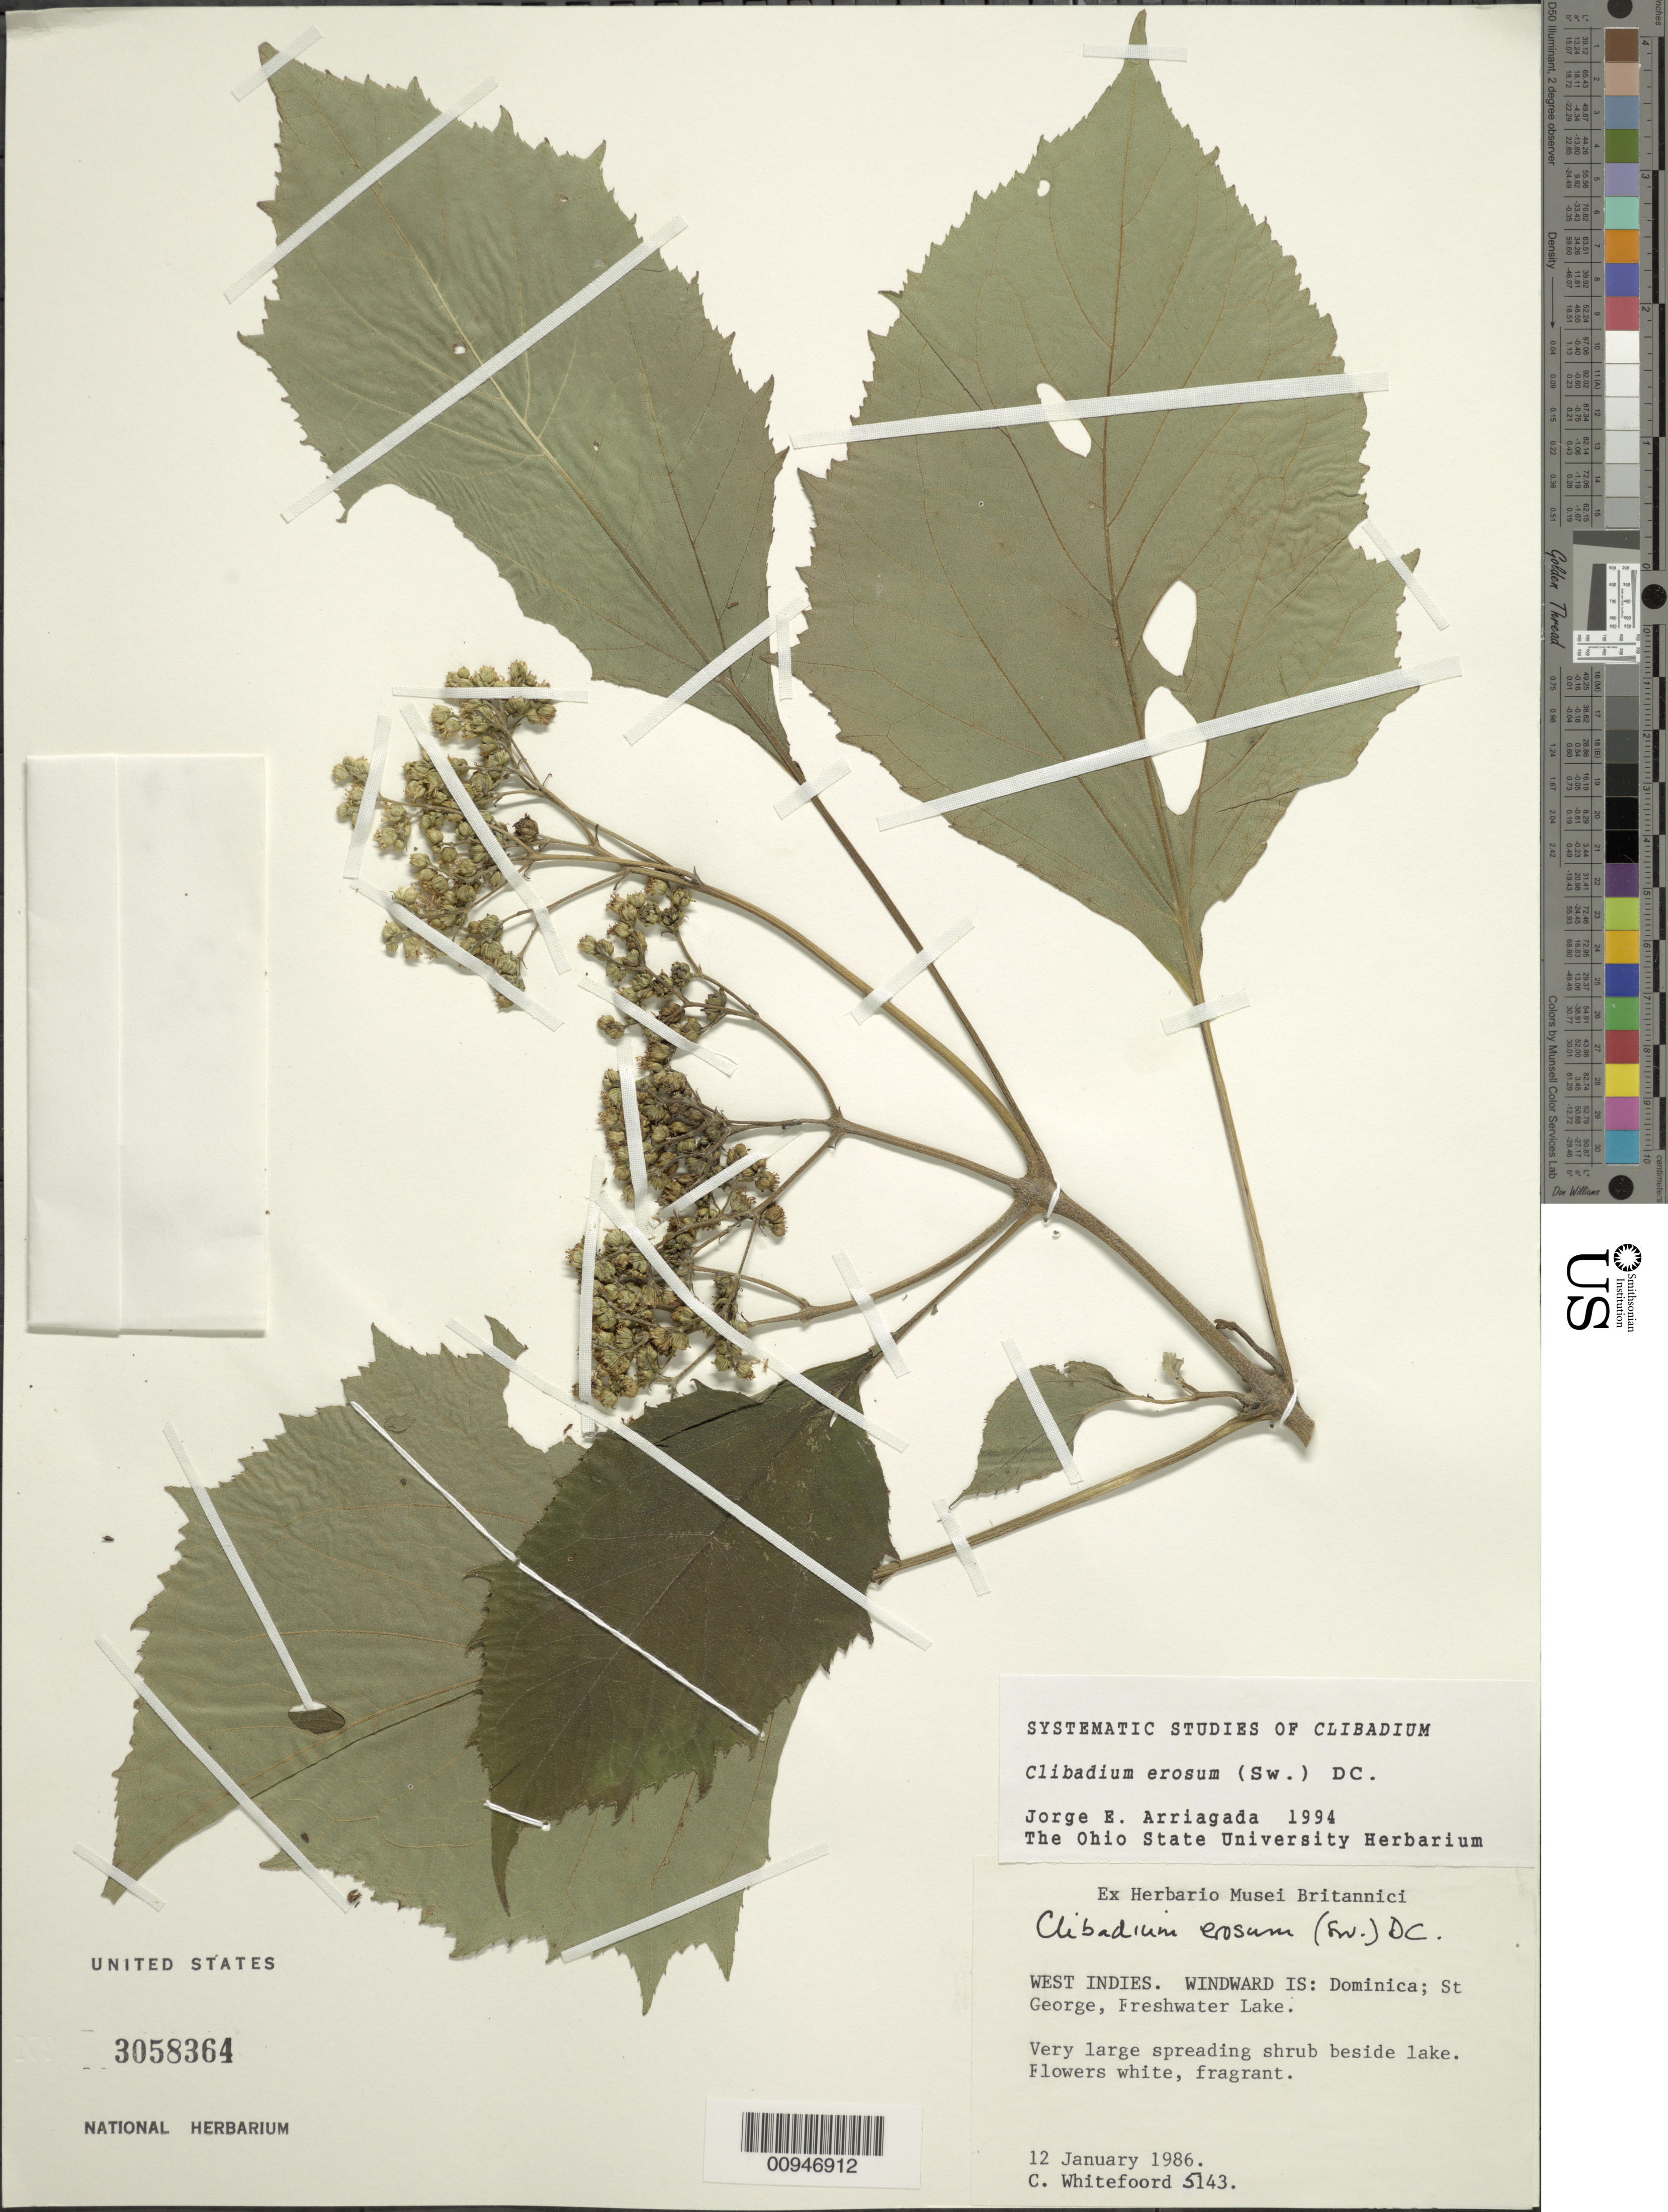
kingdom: Plantae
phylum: Tracheophyta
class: Magnoliopsida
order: Asterales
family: Asteraceae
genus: Clibadium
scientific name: Clibadium erosum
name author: (Sw.) DC.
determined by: Arriagada, J. E.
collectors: C. Whitefoord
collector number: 5143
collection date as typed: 12 Jan 1986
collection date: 1986-01-12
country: Dominica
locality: St. George, Freshwater Lake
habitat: Beside lake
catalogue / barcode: US 3058364